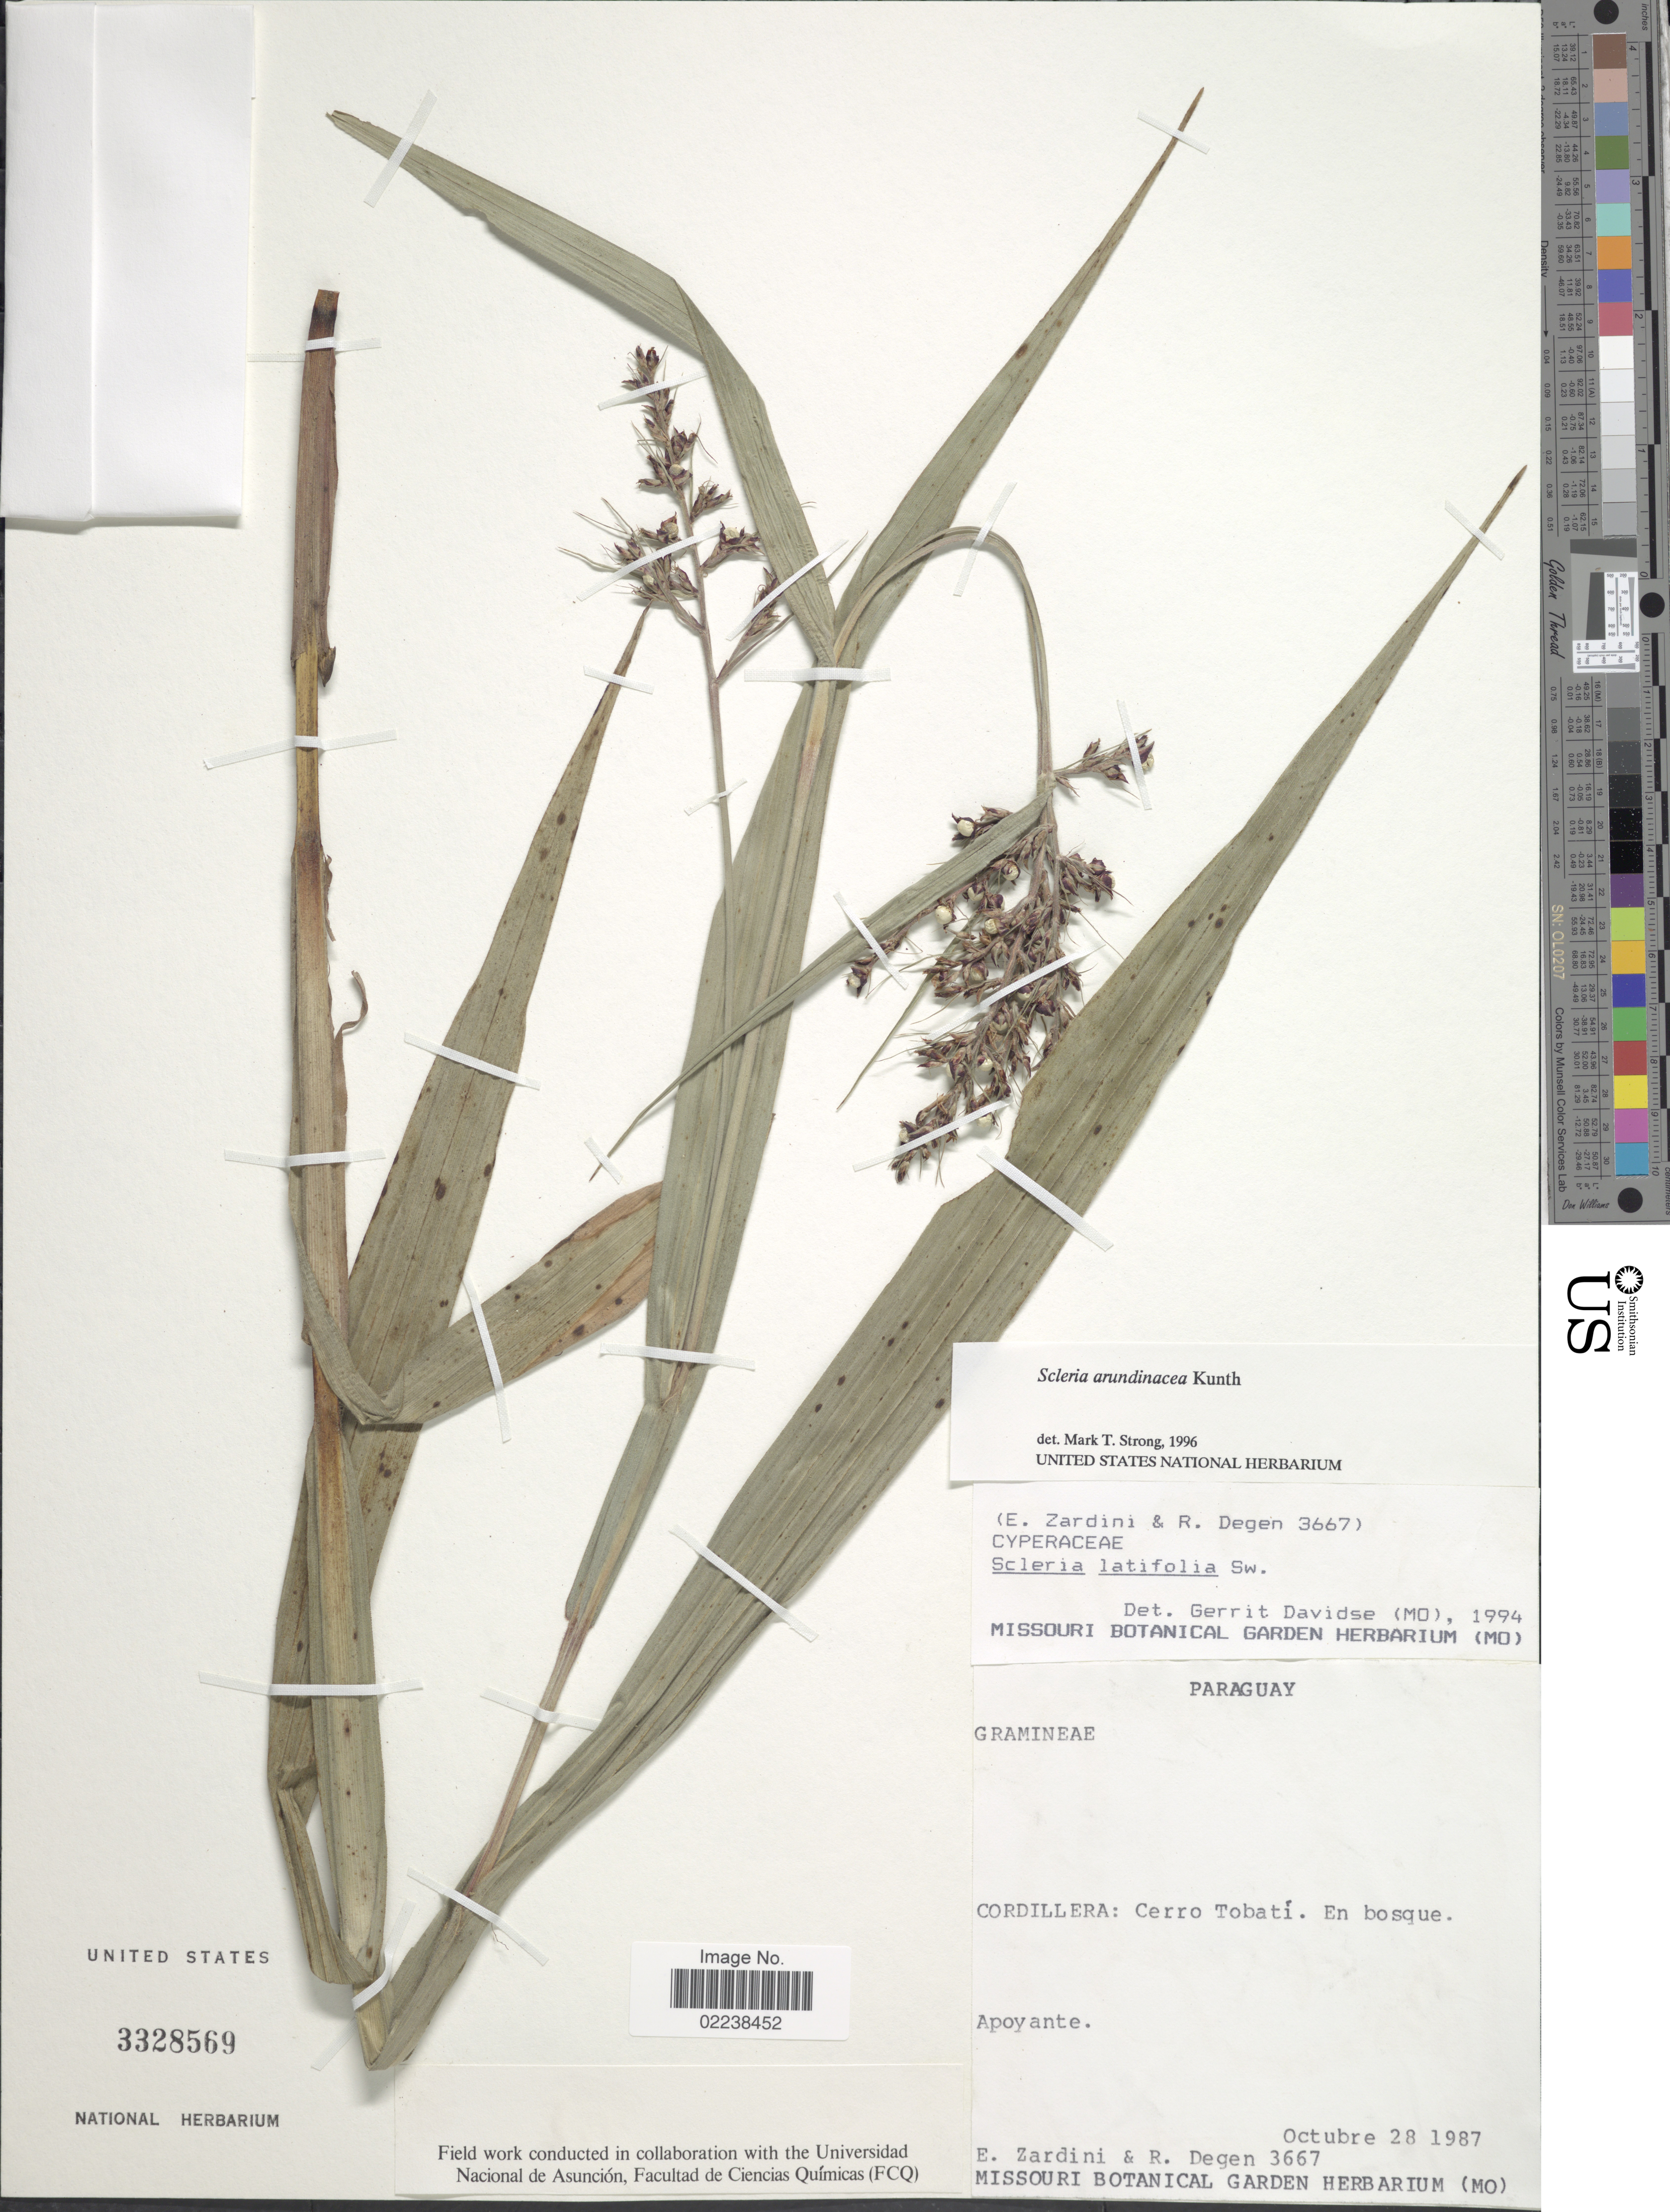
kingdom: Plantae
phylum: Tracheophyta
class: Liliopsida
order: Poales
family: Cyperaceae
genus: Scleria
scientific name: Scleria latifolia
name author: Sw.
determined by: Strong, Mark T., (BOT), Smithsonian Institution - National Museum of Natural History (UNITED STATES)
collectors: E. M. Zardini & R. Degen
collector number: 3667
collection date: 1987-10-28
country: Paraguay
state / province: Cordillera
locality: Cordillera: Cerro Tobati. En bosque.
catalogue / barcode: US 3328569